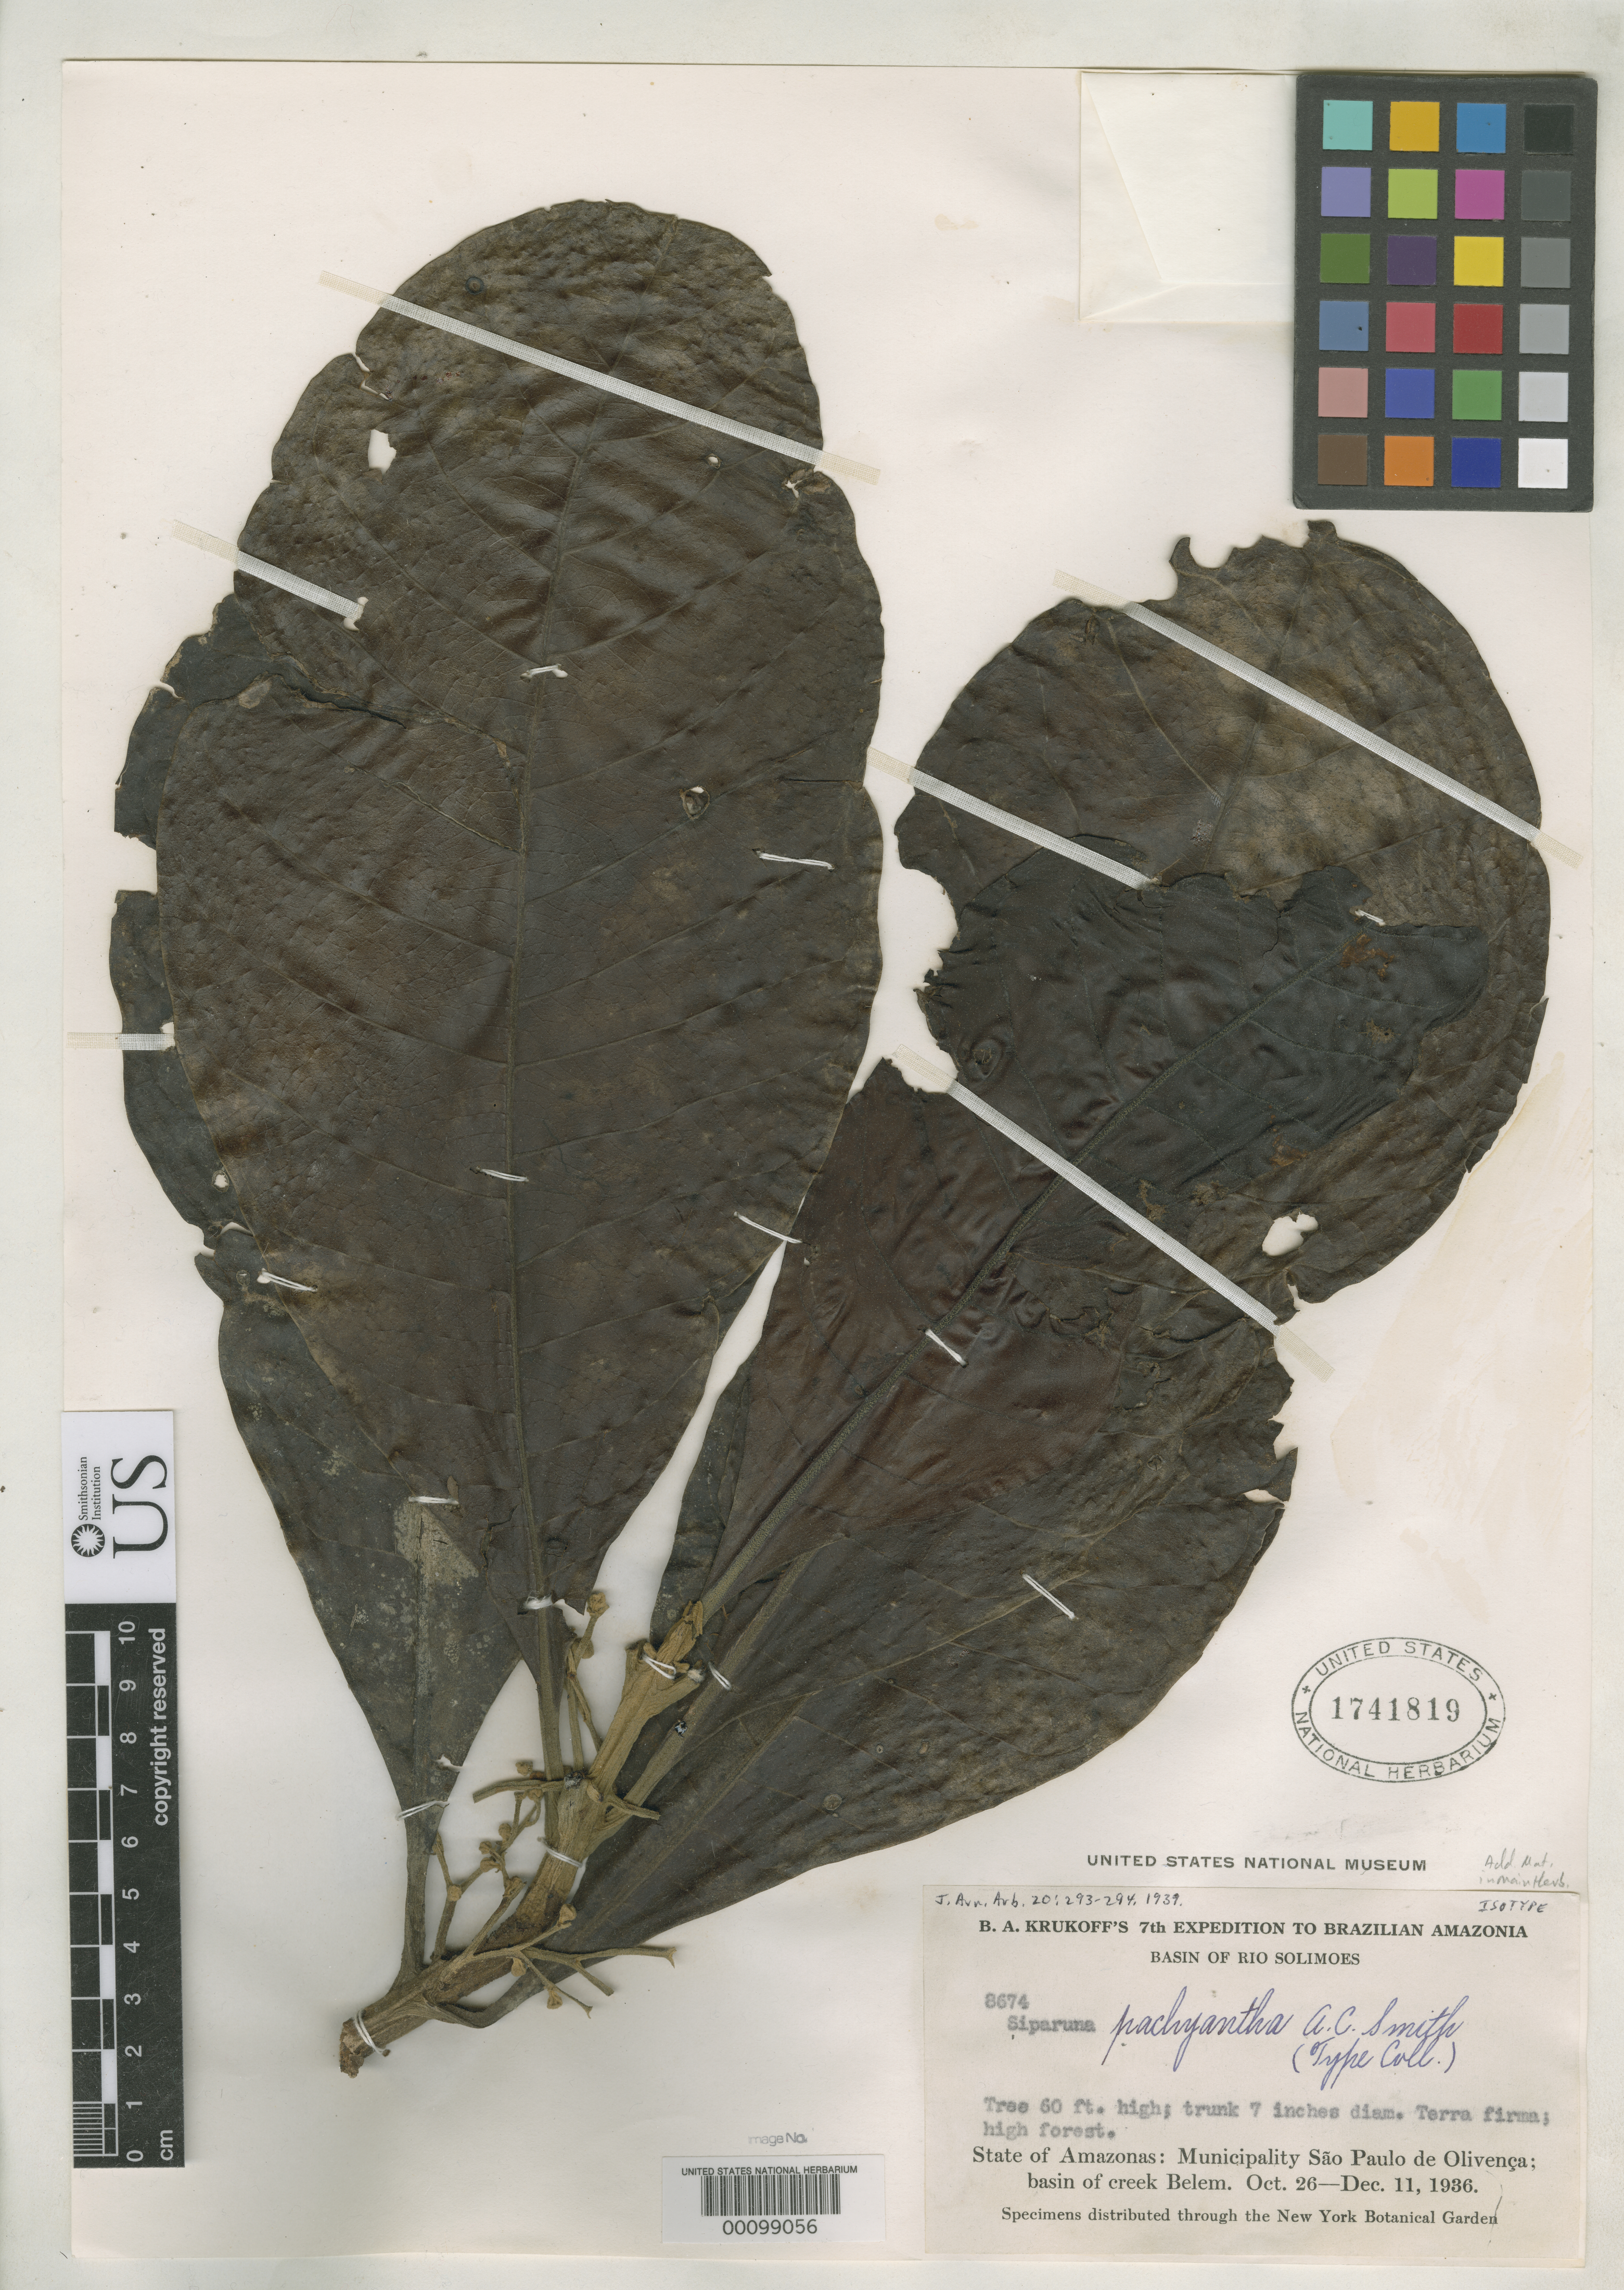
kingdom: Plantae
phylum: Tracheophyta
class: Magnoliopsida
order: Laurales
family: Siparunaceae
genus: Siparuna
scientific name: Siparuna pachyantha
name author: A.C. Sm.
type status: Isotype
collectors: B. A. Krukoff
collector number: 8674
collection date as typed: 26 Oct 1936 to 11 Dec 1936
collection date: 1936-10-26/1936-12-11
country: Brazil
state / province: Amazonas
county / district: São Paulo de Olivença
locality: Basin of Creek Belem.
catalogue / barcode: US 1741819